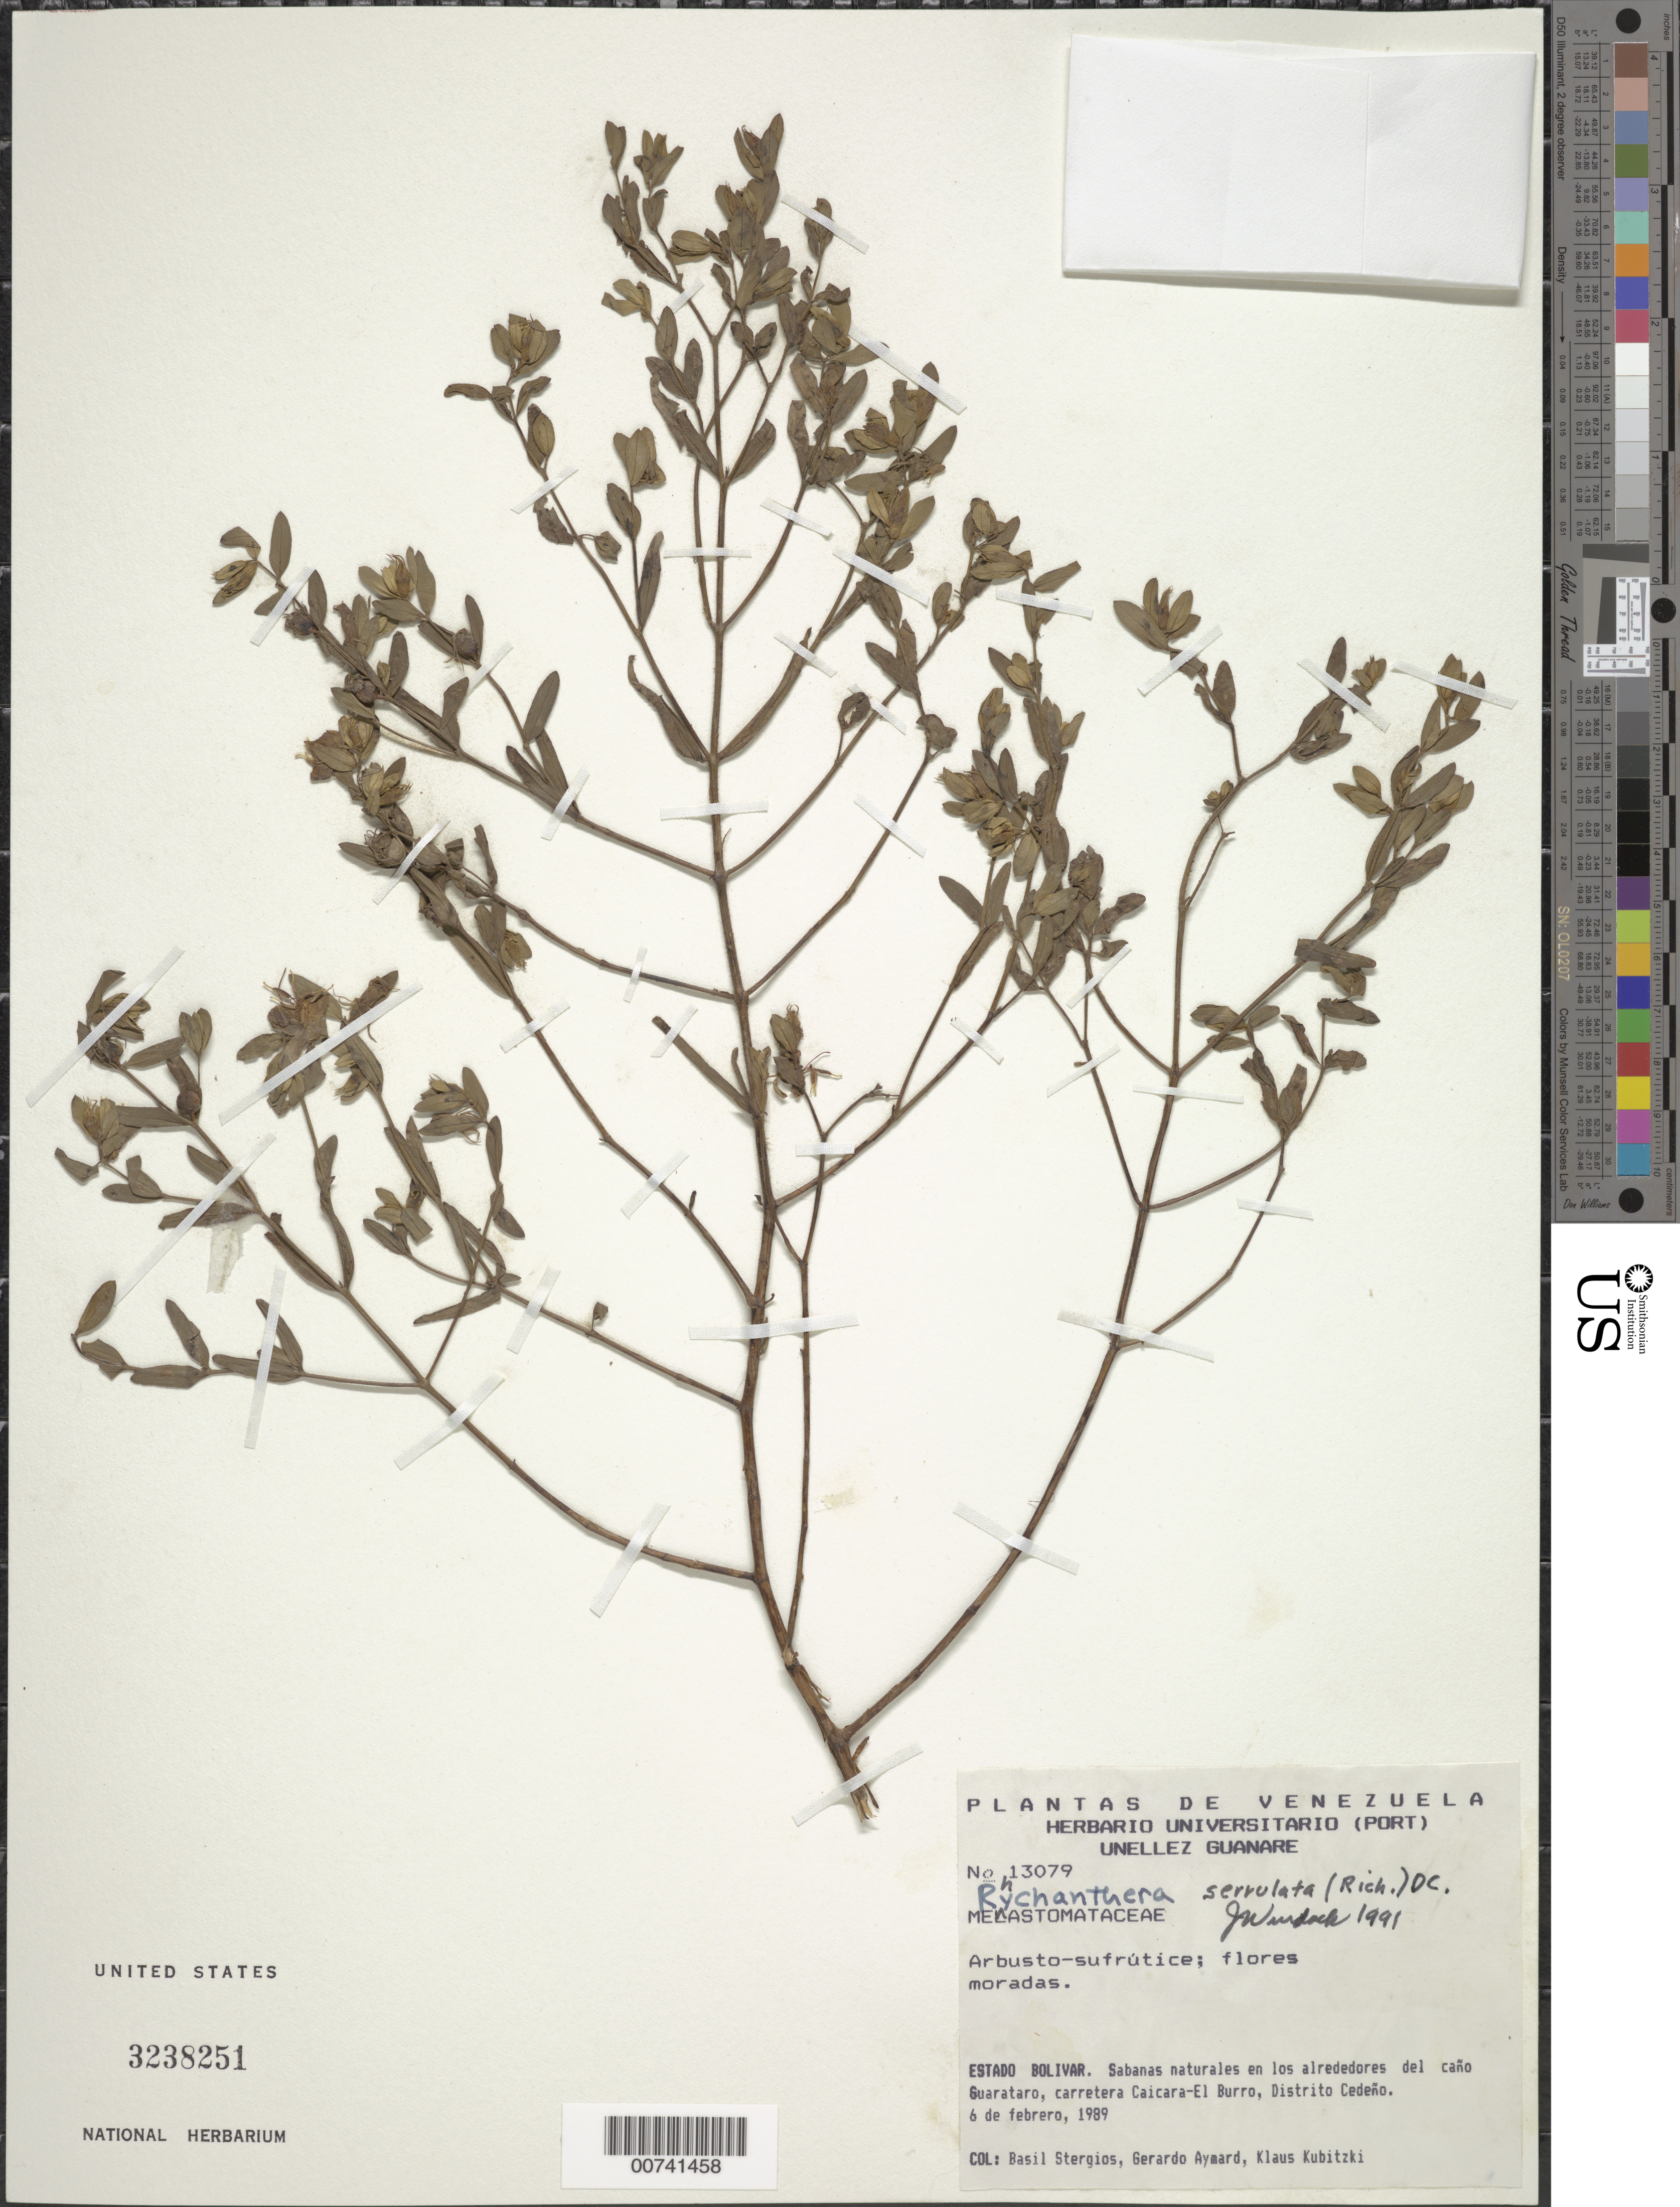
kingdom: Plantae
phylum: Tracheophyta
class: Magnoliopsida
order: Myrtales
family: Melastomataceae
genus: Rhynchanthera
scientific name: Rhynchanthera serrulata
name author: (Rich.) DC.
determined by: Wurdack, John J., (US), US (UNITED STATES)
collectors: B. G. Stergios, G. A. Aymard & K. Kubitzki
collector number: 13079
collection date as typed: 6-Feb-89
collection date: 1989-02-06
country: Venezuela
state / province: Bolívar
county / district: Cedeño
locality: Caño Guarataro, carretera Caicara-El Burro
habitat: Savannas and along stream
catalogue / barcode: US 3238251